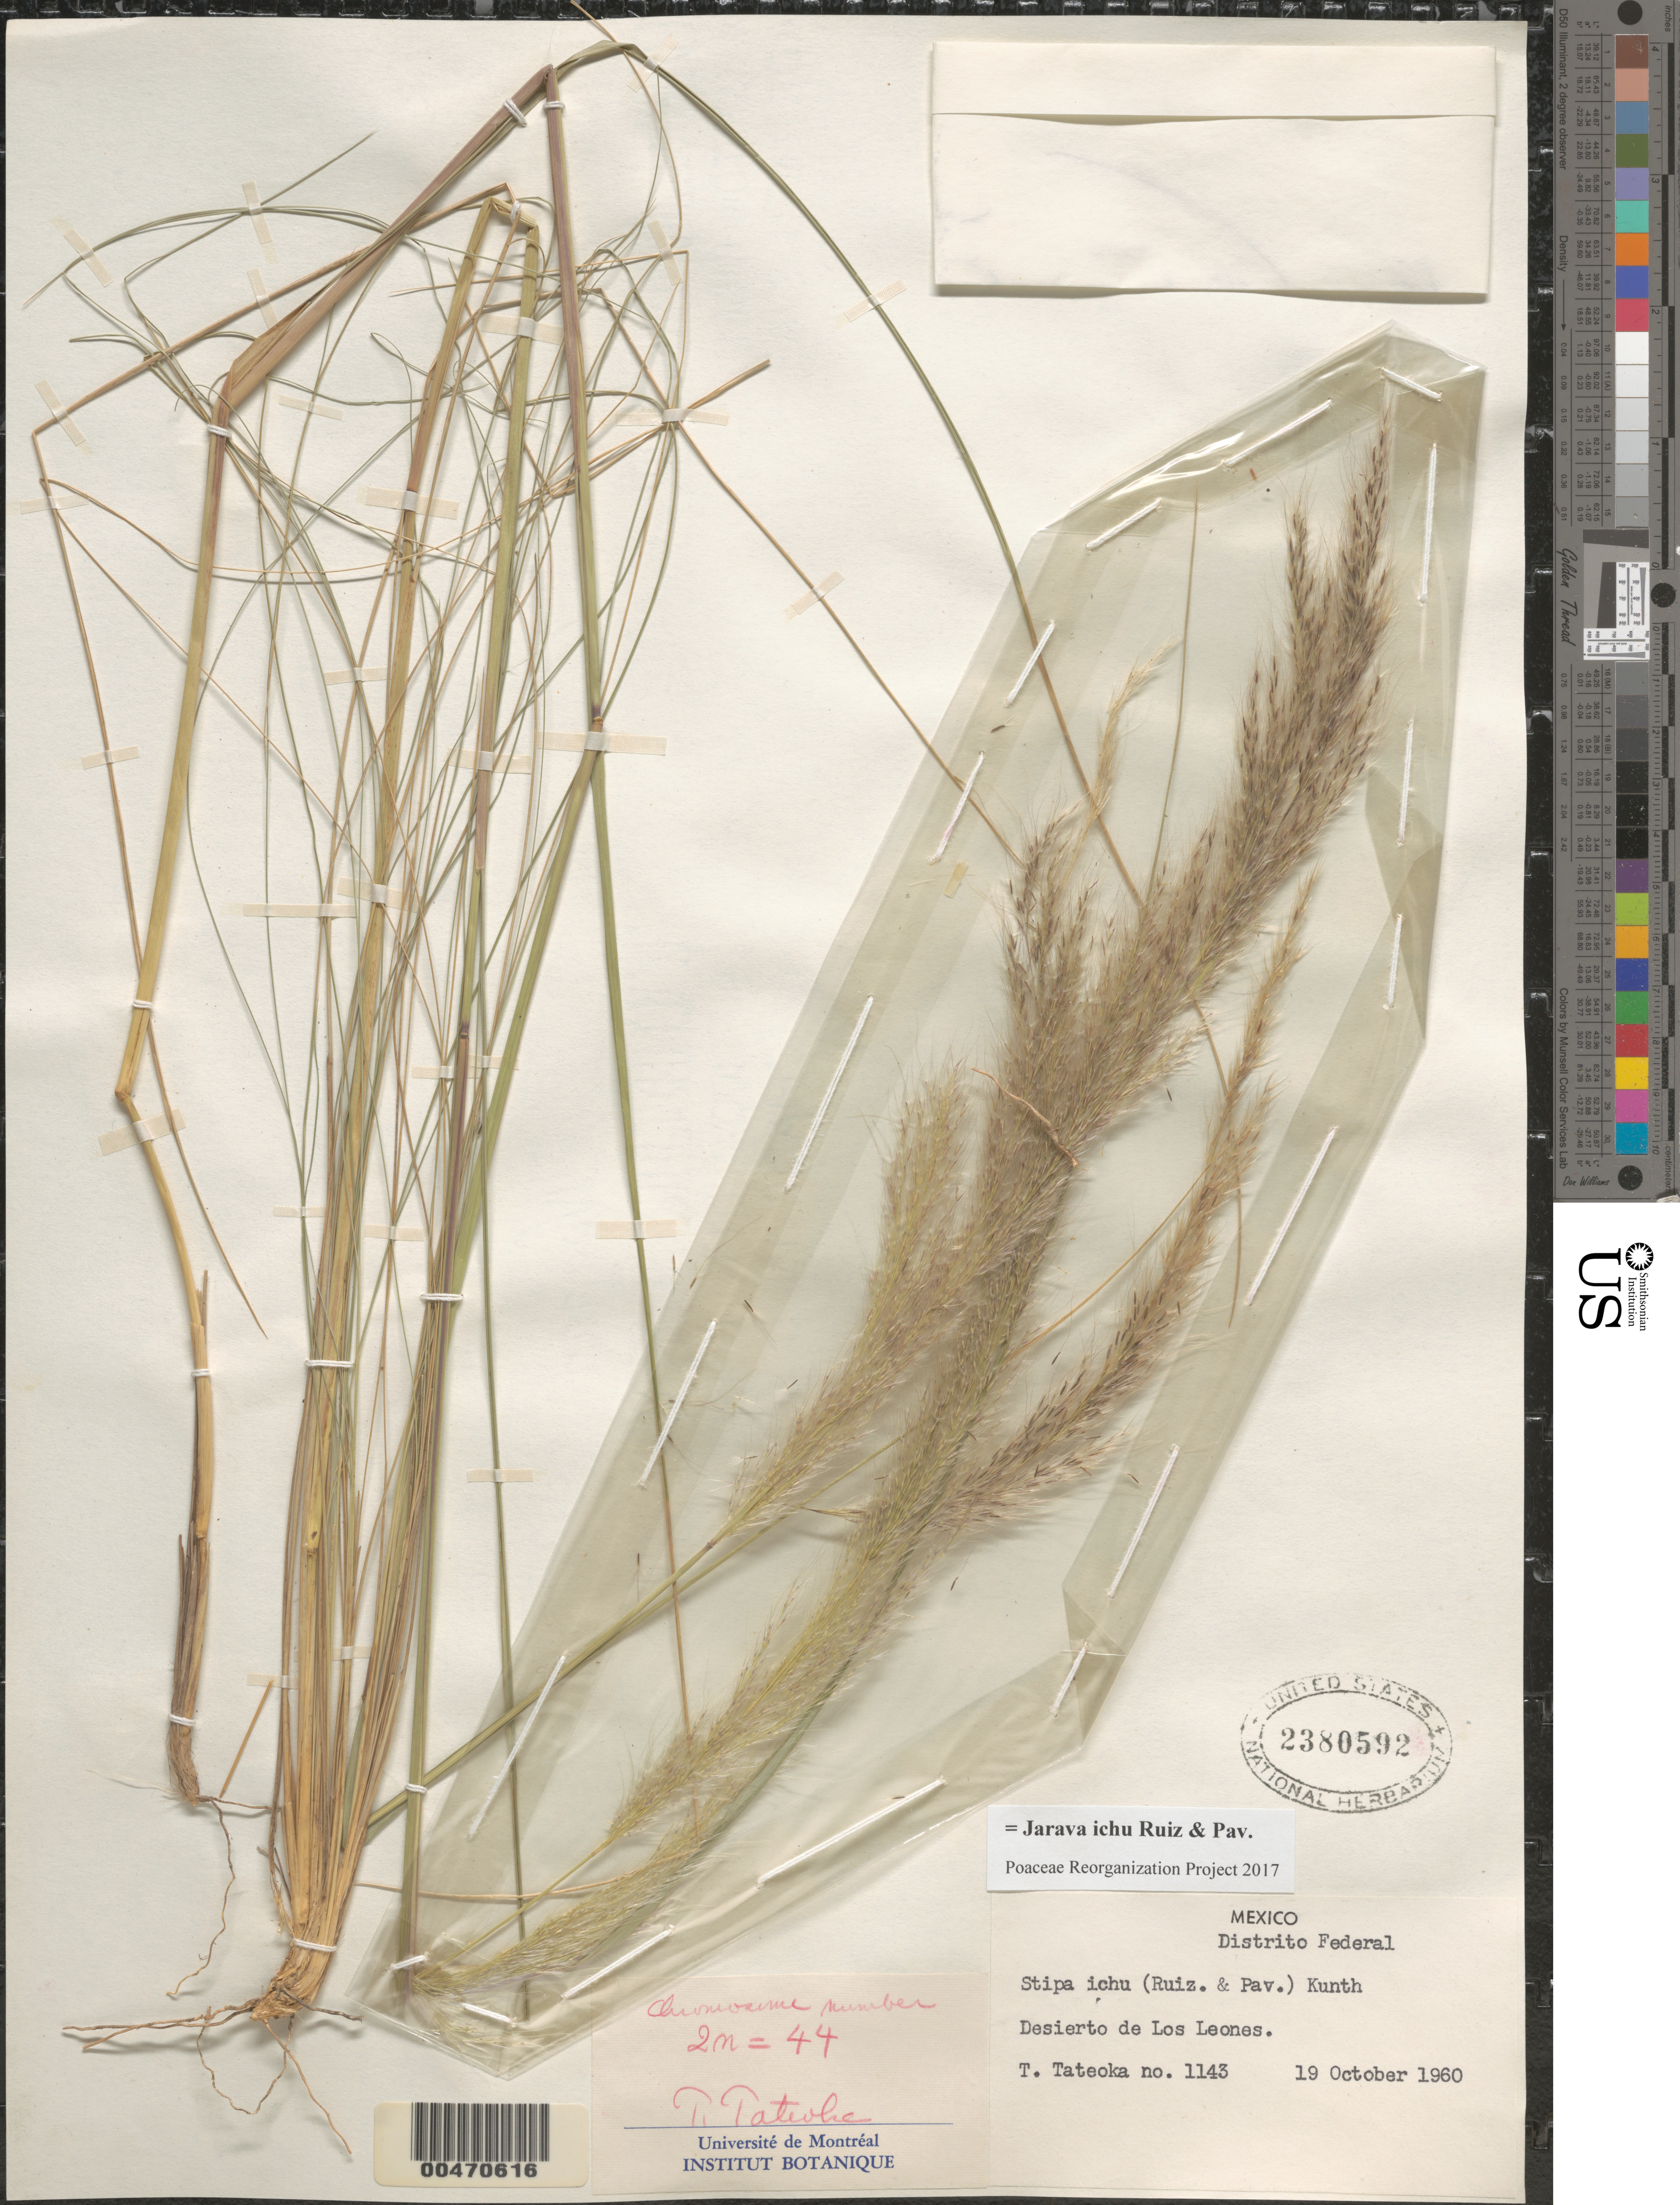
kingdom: Plantae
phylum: Tracheophyta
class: Liliopsida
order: Poales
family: Poaceae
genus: Jarava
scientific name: Jarava ichu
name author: Ruiz & Pav.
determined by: Poaceae Reorganization Project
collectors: T. Tateoka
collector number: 1143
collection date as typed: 19 Oct 1960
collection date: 1960-10-19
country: Mexico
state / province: Distrito Federal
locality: Desierto de Los Leones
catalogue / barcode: US 2380592